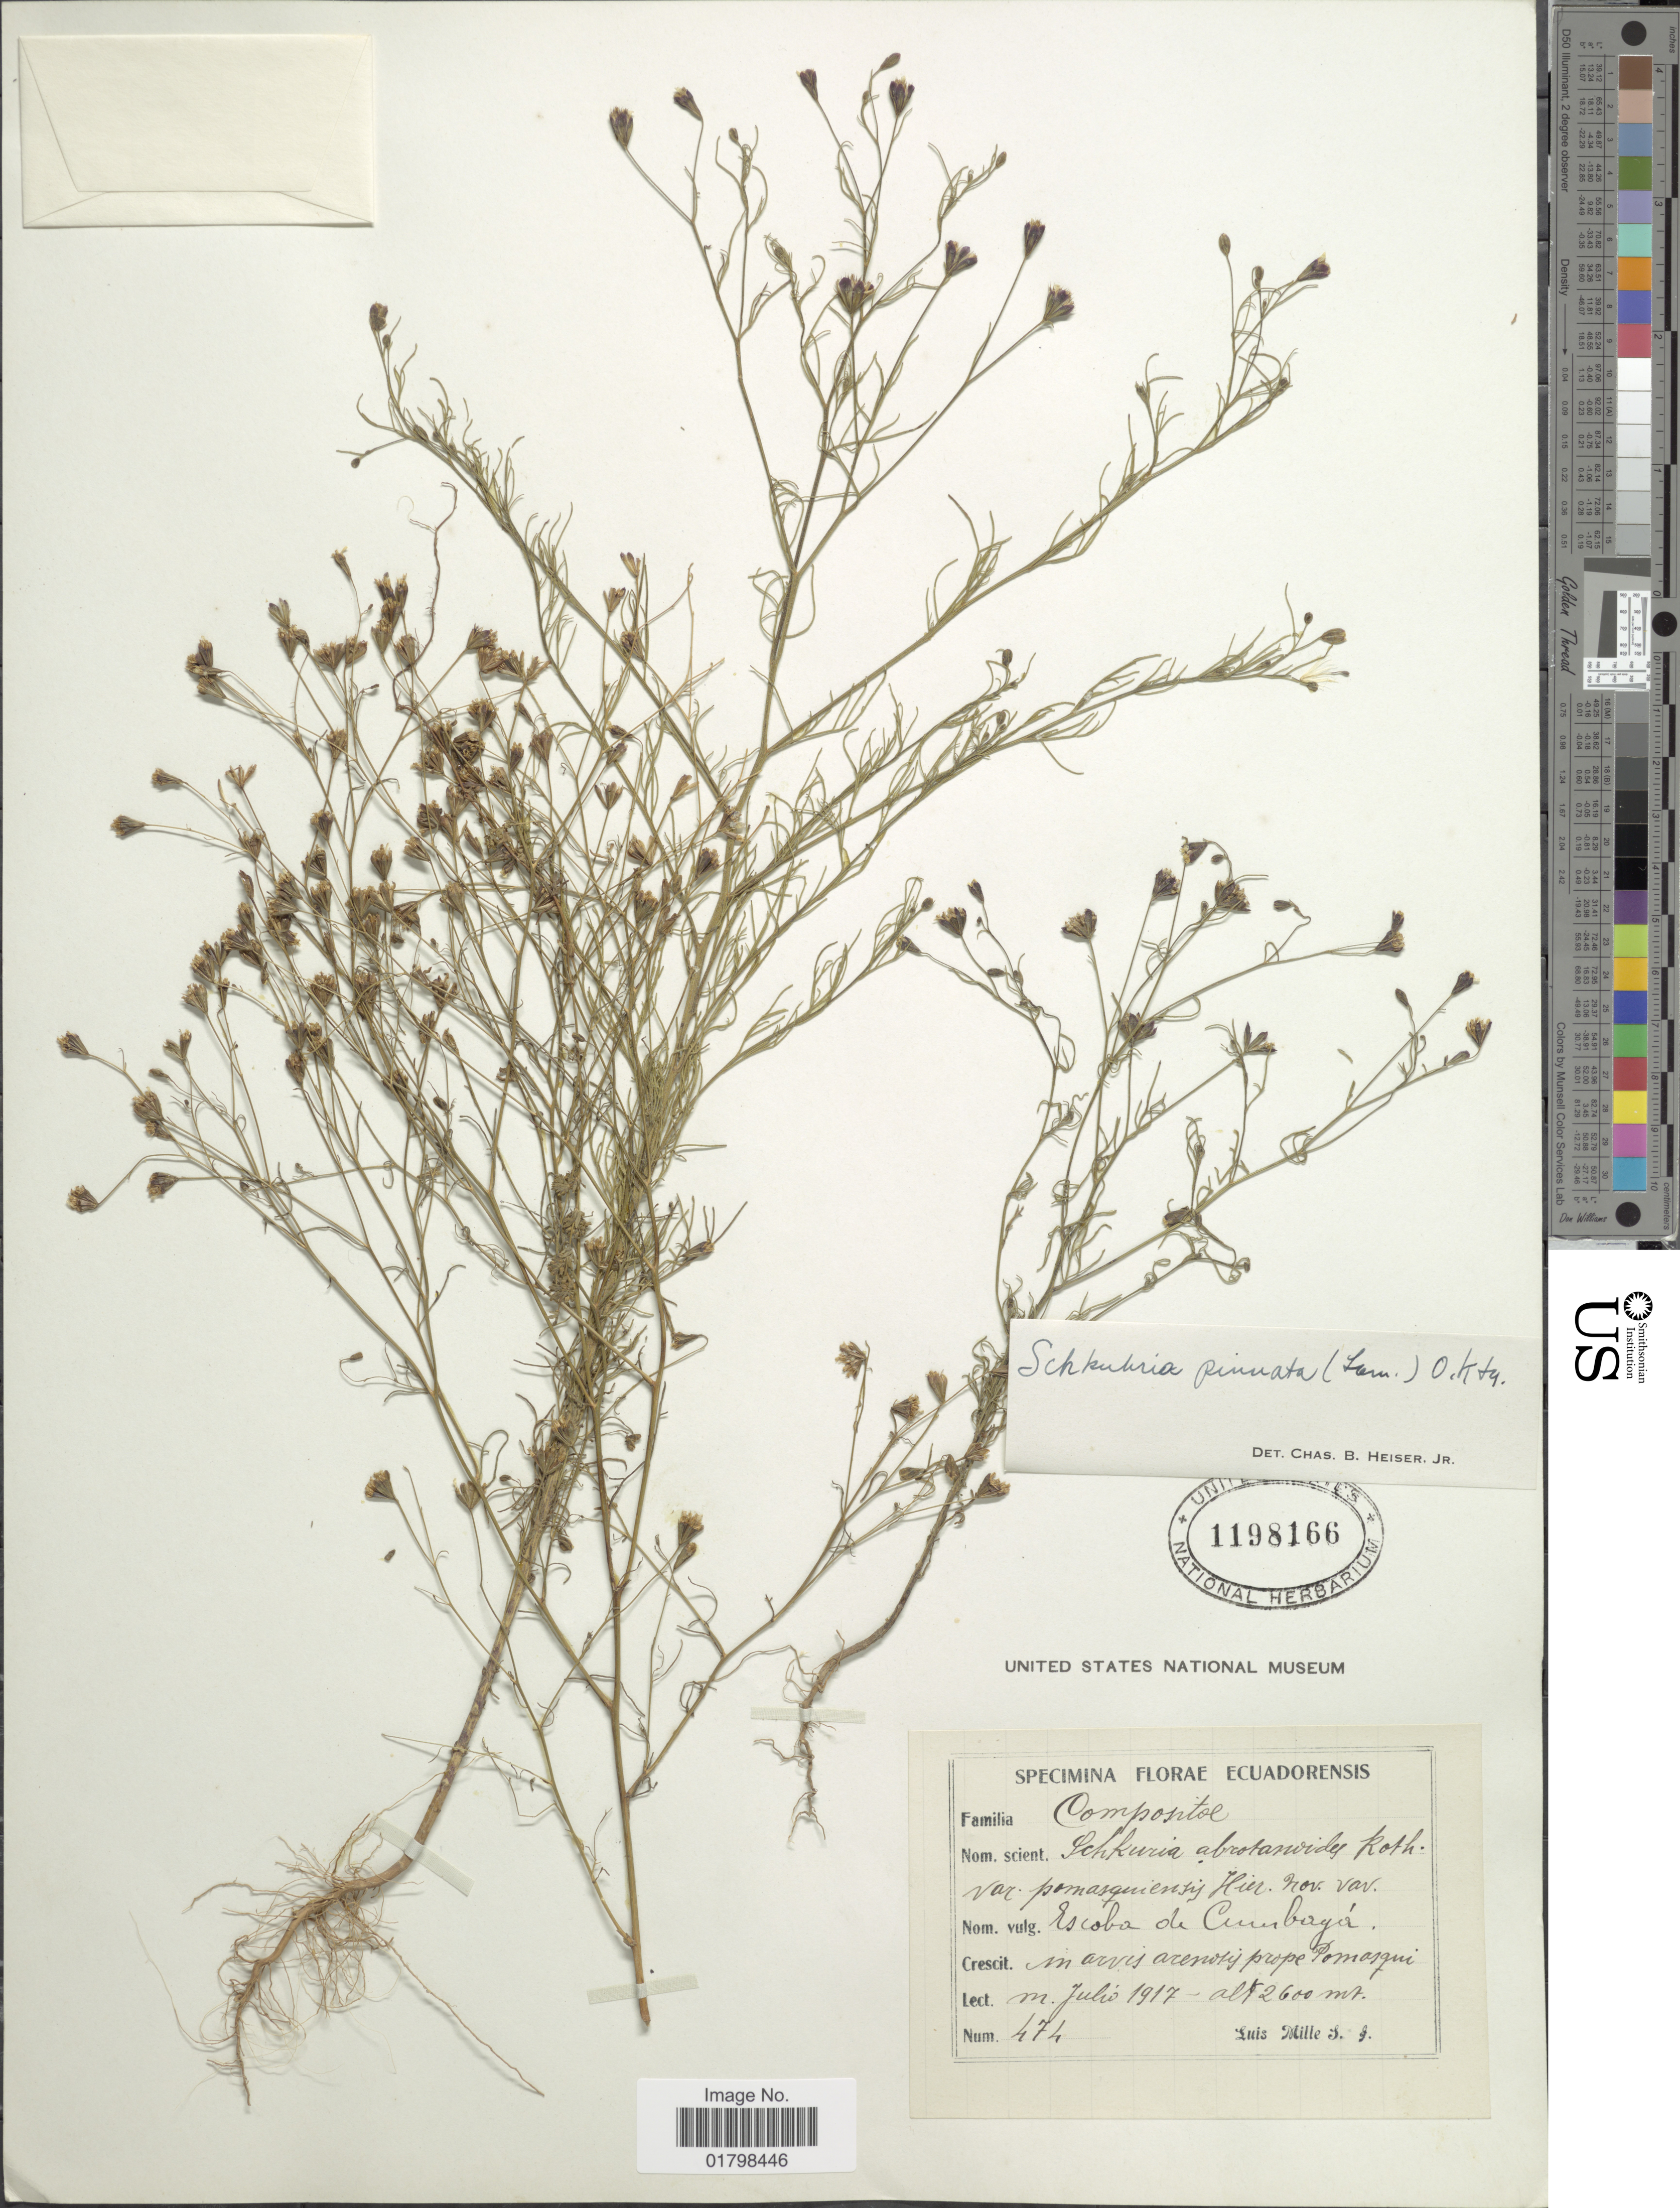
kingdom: Plantae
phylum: Tracheophyta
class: Magnoliopsida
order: Asterales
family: Asteraceae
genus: Schkuhria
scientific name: Schkuhria pinnata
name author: (Lam.) Kuntze ex Thell.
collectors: L. Mille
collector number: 474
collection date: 1917-07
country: Ecuador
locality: In arvis arenosis prope Pomasqui.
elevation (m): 2600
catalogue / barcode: US 1198166